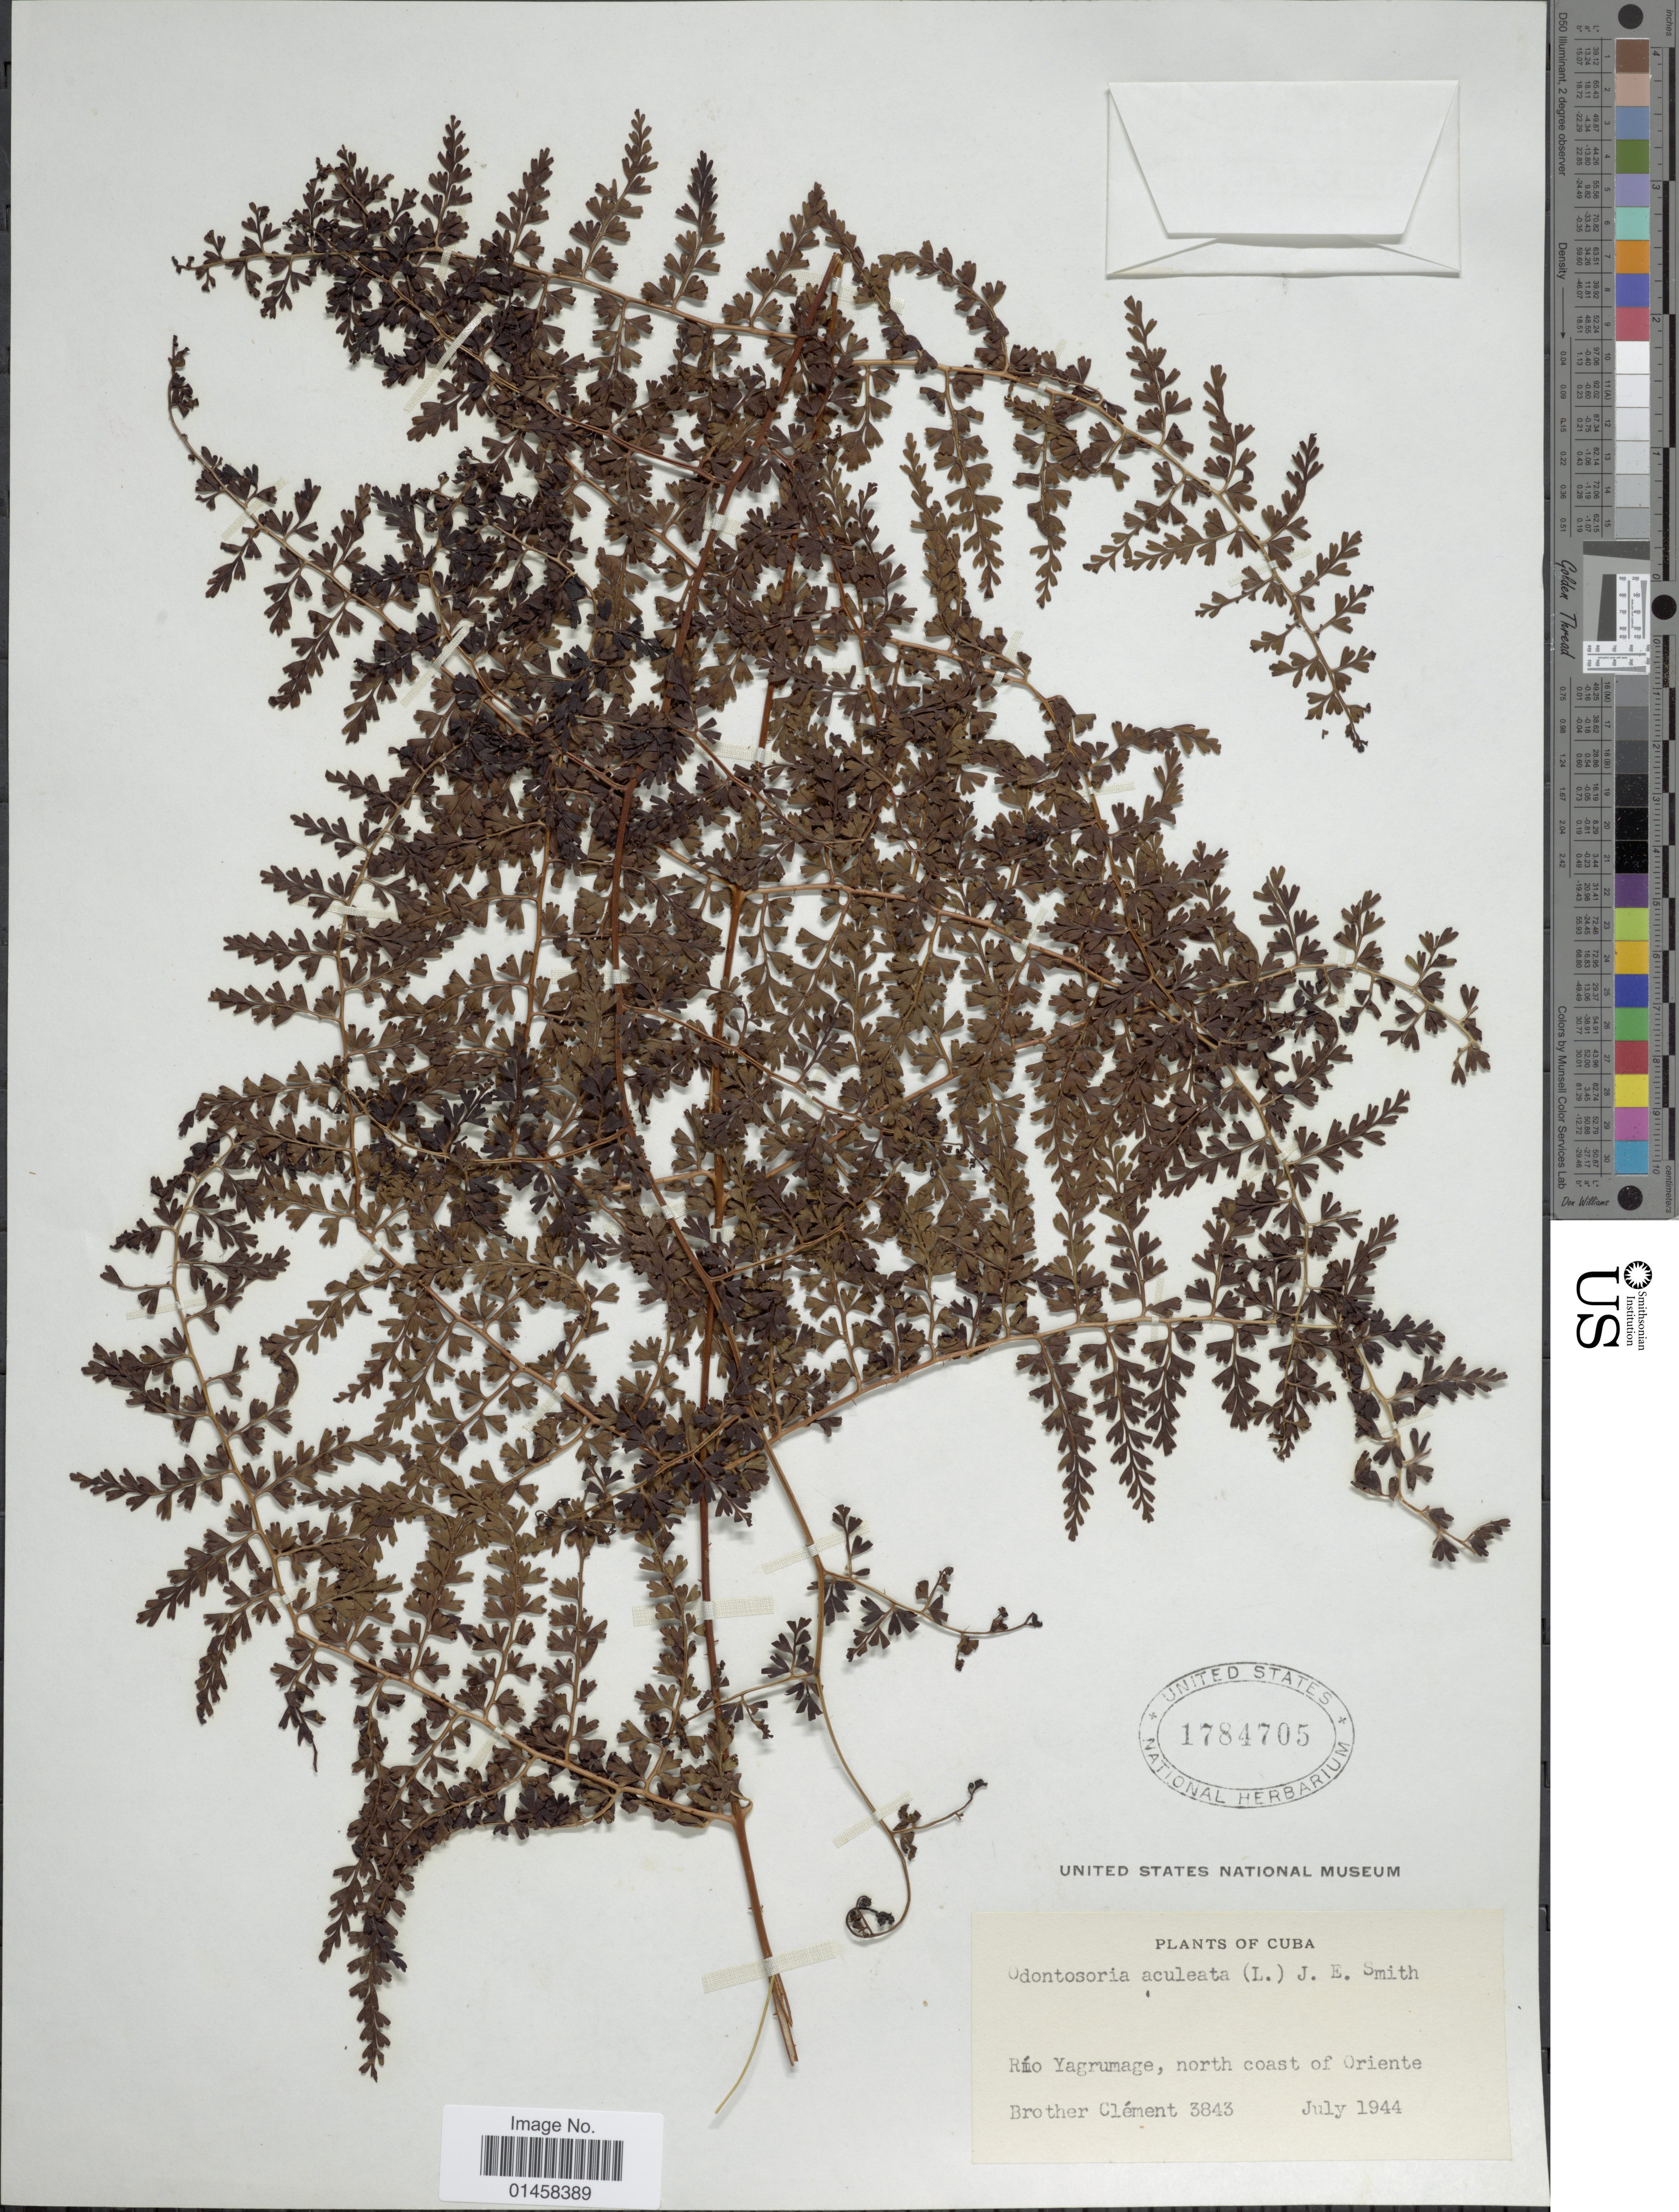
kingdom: Plantae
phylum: Tracheophyta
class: Polypodiopsida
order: Polypodiales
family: Lindsaeaceae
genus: Odontosoria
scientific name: Odontosoria aculeata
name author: (L.) J. Sm.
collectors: A. Clément Téteau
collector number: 3843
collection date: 1944-07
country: Cuba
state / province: Oriente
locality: Río Yagrumraje, north coast of Oriente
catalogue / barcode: US 1784705